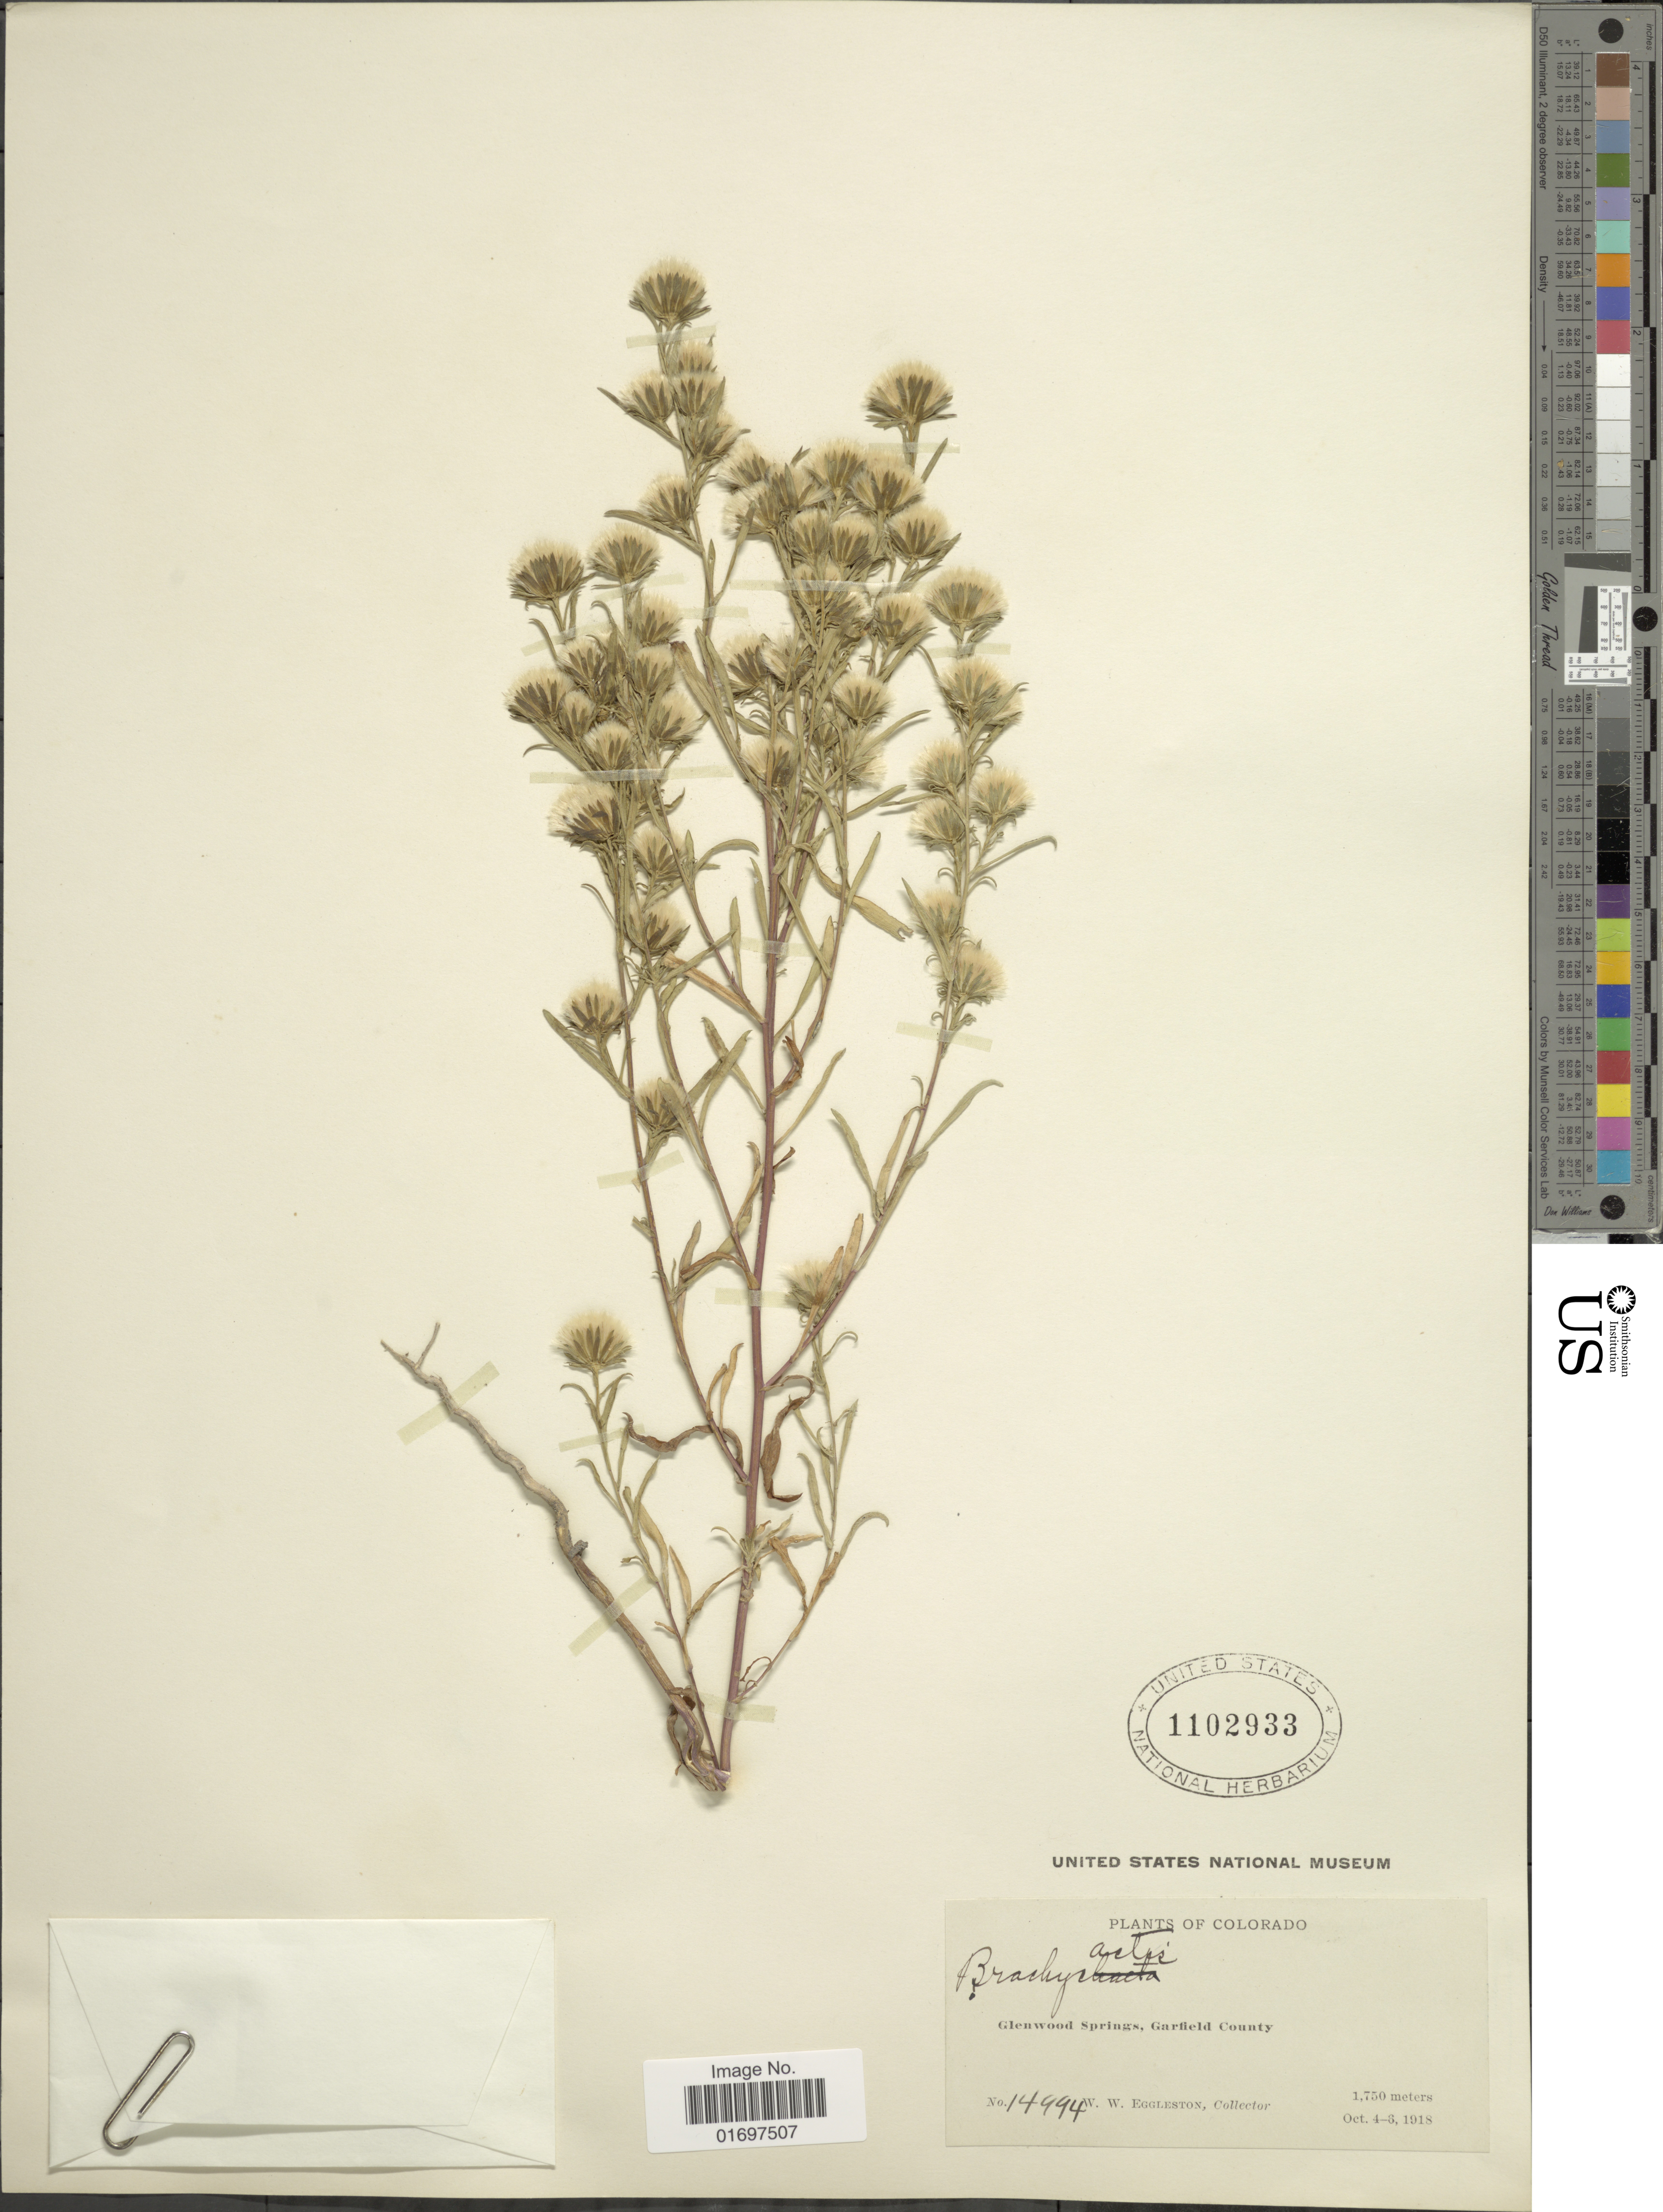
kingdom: Plantae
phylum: Tracheophyta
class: Magnoliopsida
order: Asterales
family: Asteraceae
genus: Symphyotrichum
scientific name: Symphyotrichum ciliatum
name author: (Ledeb.) G.L. Nesom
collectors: W. W. Eggleston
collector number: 14994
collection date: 1918-10-04/1918-10-08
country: United States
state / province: Colorado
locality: Colorado. Glenwood Springs, Garfield County.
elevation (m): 1750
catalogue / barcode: US 1102933